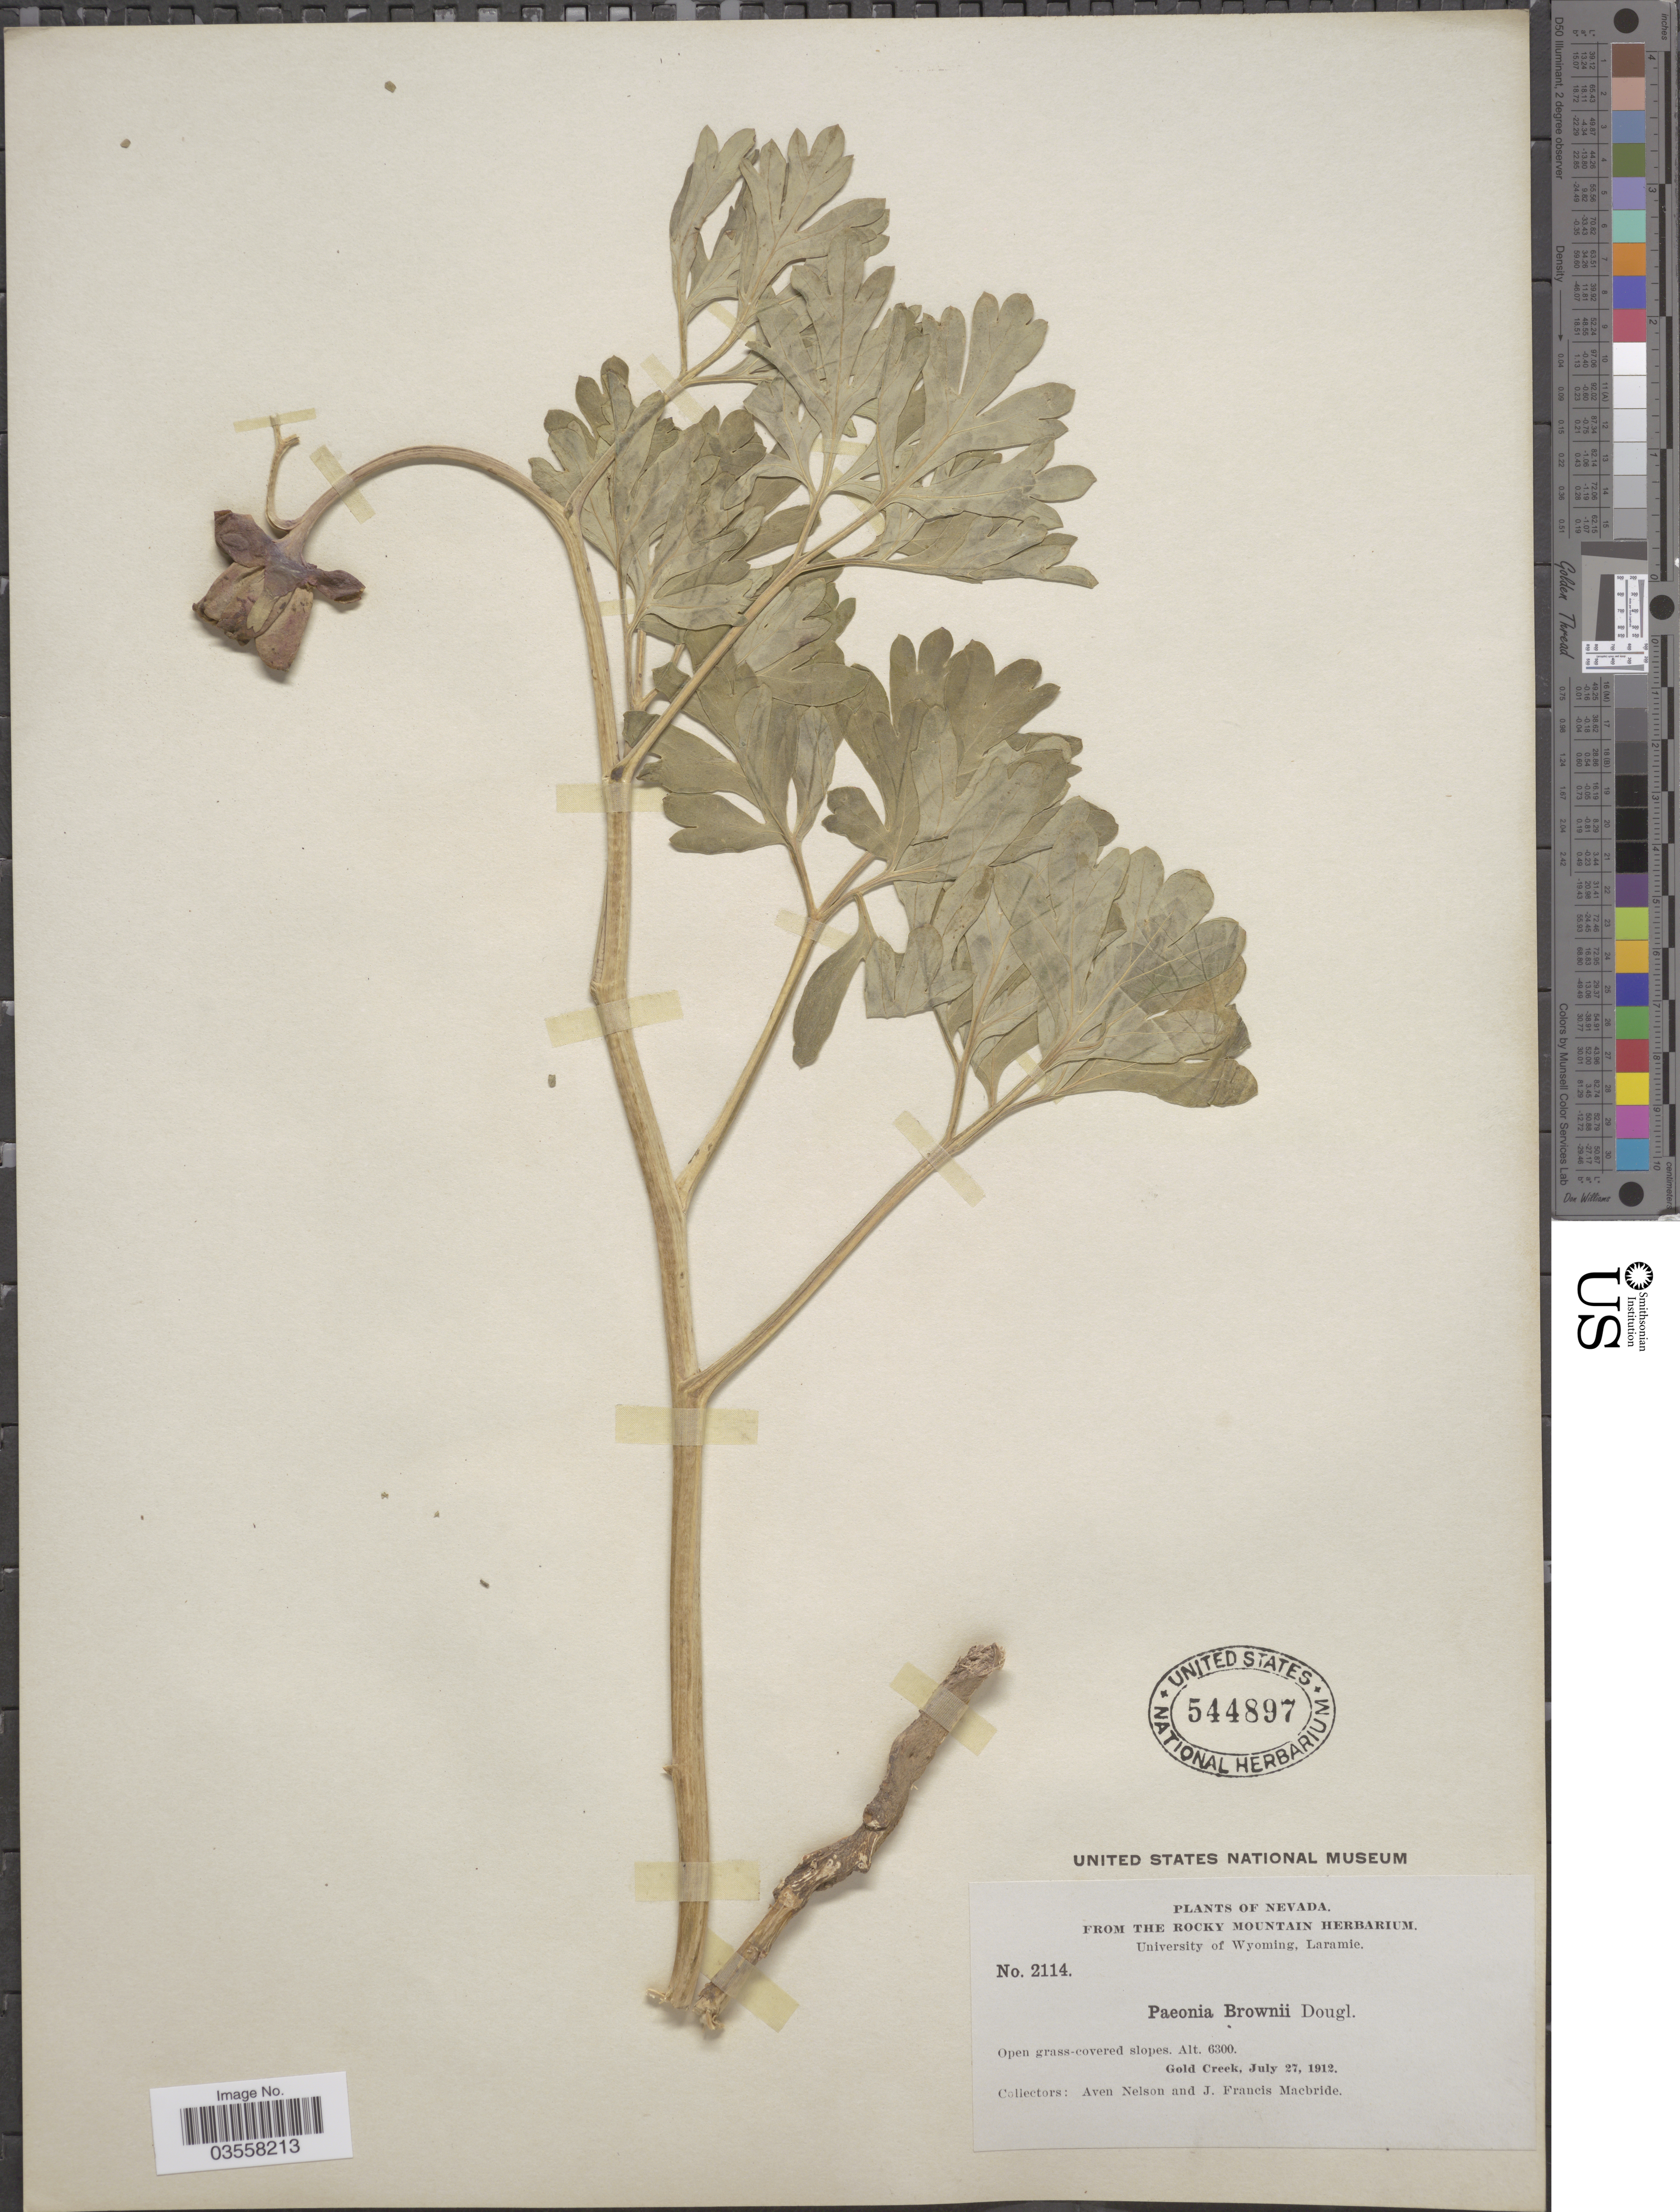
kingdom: Plantae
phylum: Tracheophyta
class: Magnoliopsida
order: Saxifragales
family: Paeoniaceae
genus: Paeonia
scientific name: Paeonia brownii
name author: Douglas ex Hook.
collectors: A. Nelson & J. F. Macbride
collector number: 2114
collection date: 1912-07-27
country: United States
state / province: Nevada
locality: Gold Creek.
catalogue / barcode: US 544897